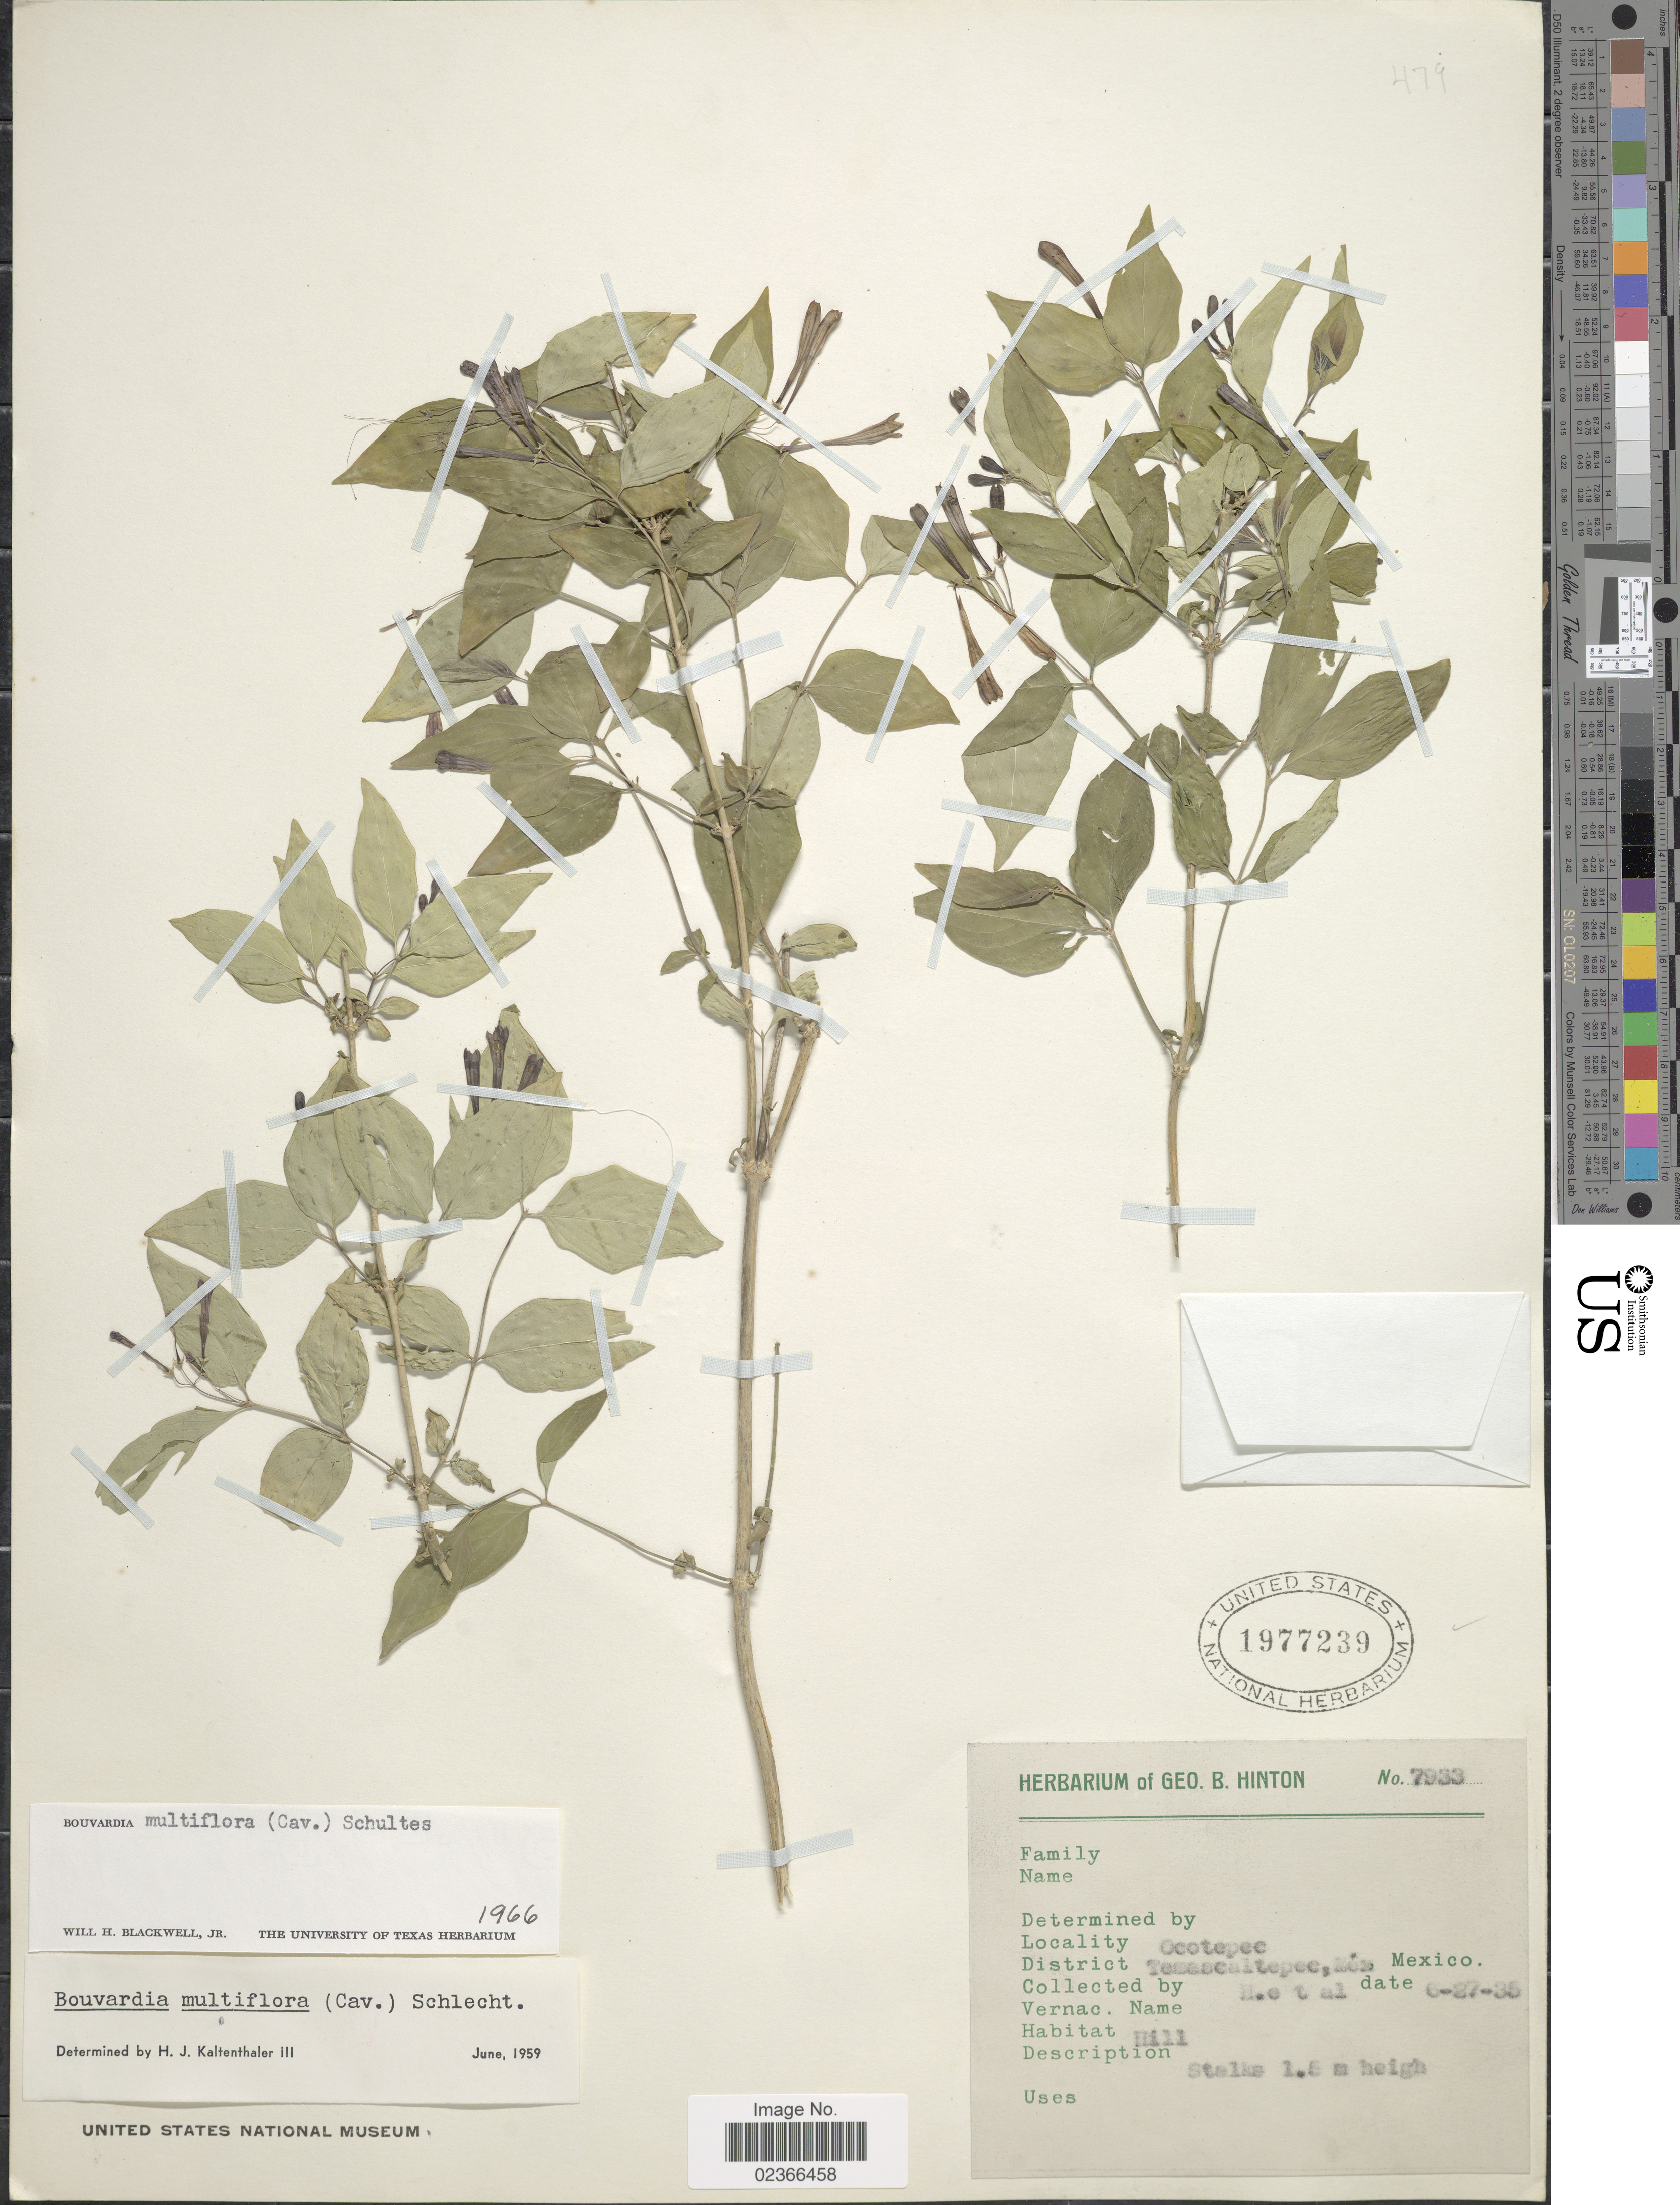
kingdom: Plantae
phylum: Tracheophyta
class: Magnoliopsida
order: Gentianales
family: Rubiaceae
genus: Bouvardia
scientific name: Bouvardia multiflora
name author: (Cav.) Schult.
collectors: G. B. Hinton & et al.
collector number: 7933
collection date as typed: Transcribed d/m/y: 27/6/35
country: Mexico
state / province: México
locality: Ocotepec, District Temascaltepec, Mex.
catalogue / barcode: US 1977239